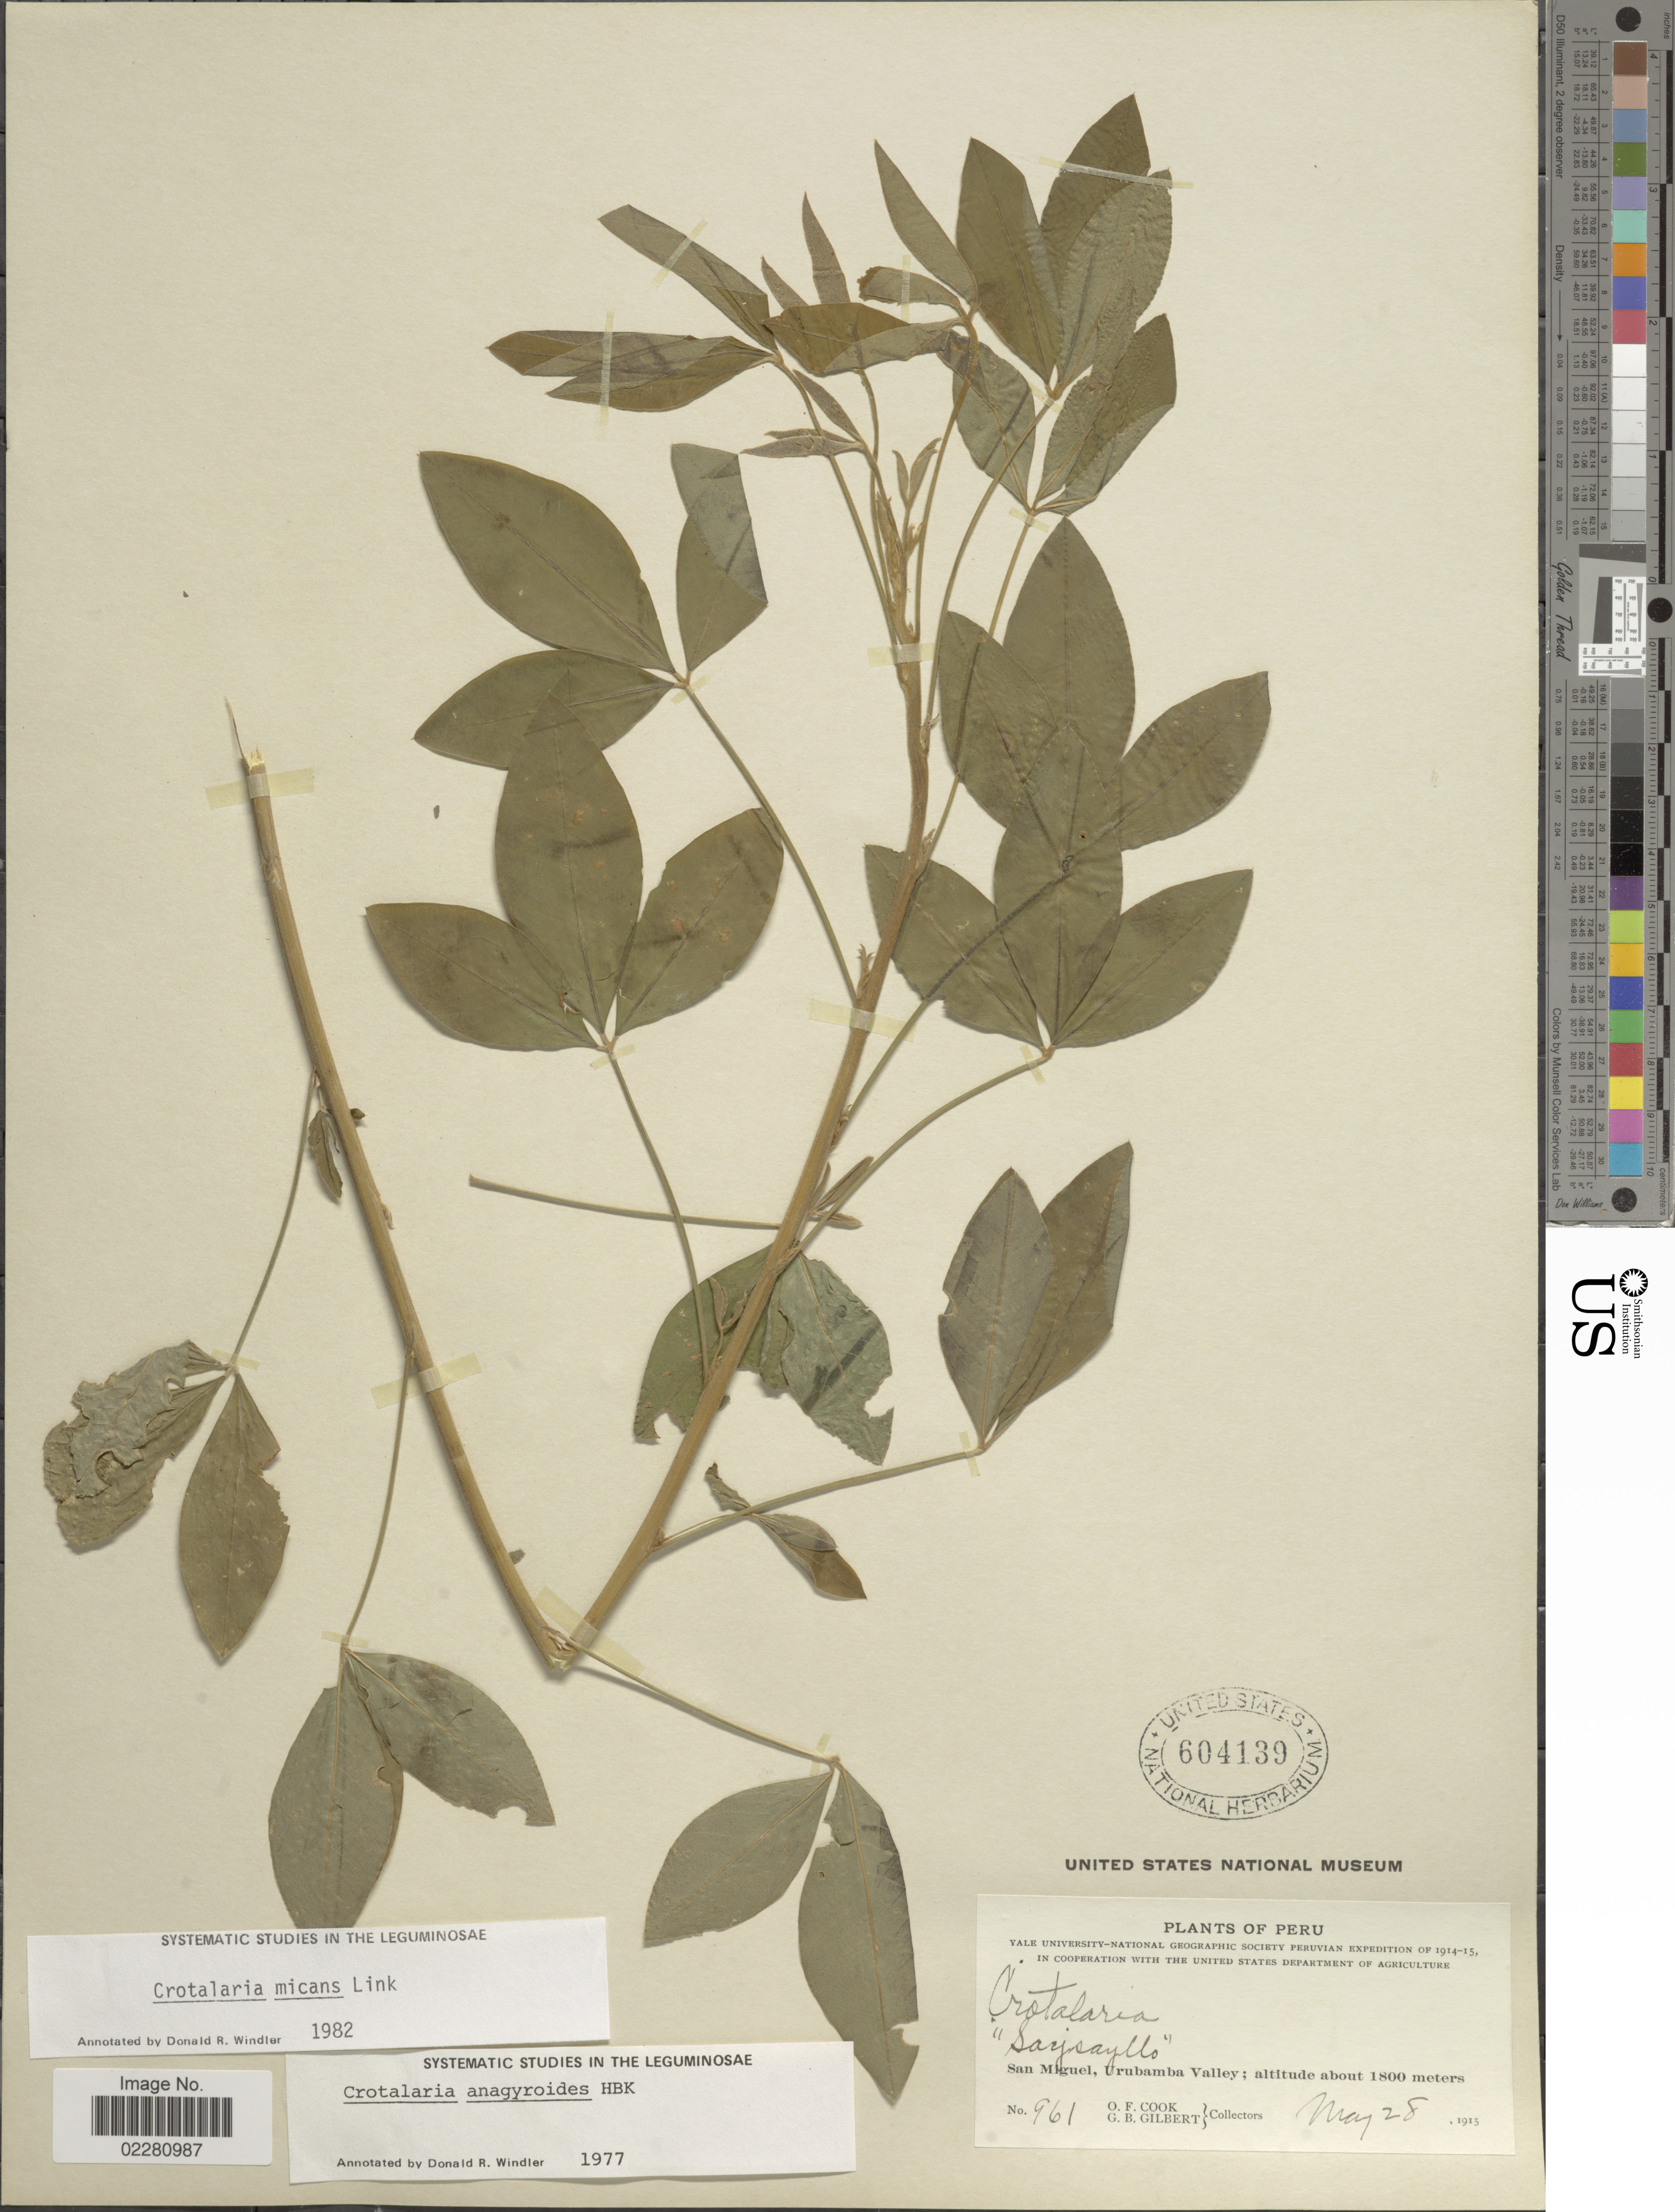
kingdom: Plantae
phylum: Tracheophyta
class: Magnoliopsida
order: Fabales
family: Fabaceae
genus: Crotalaria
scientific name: Crotalaria micans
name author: Link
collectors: O. F. Cook & G. B. Gilbert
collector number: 961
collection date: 1915-05-28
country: Peru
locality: San Miguel, Urubamba Valley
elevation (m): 1800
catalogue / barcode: US 604139